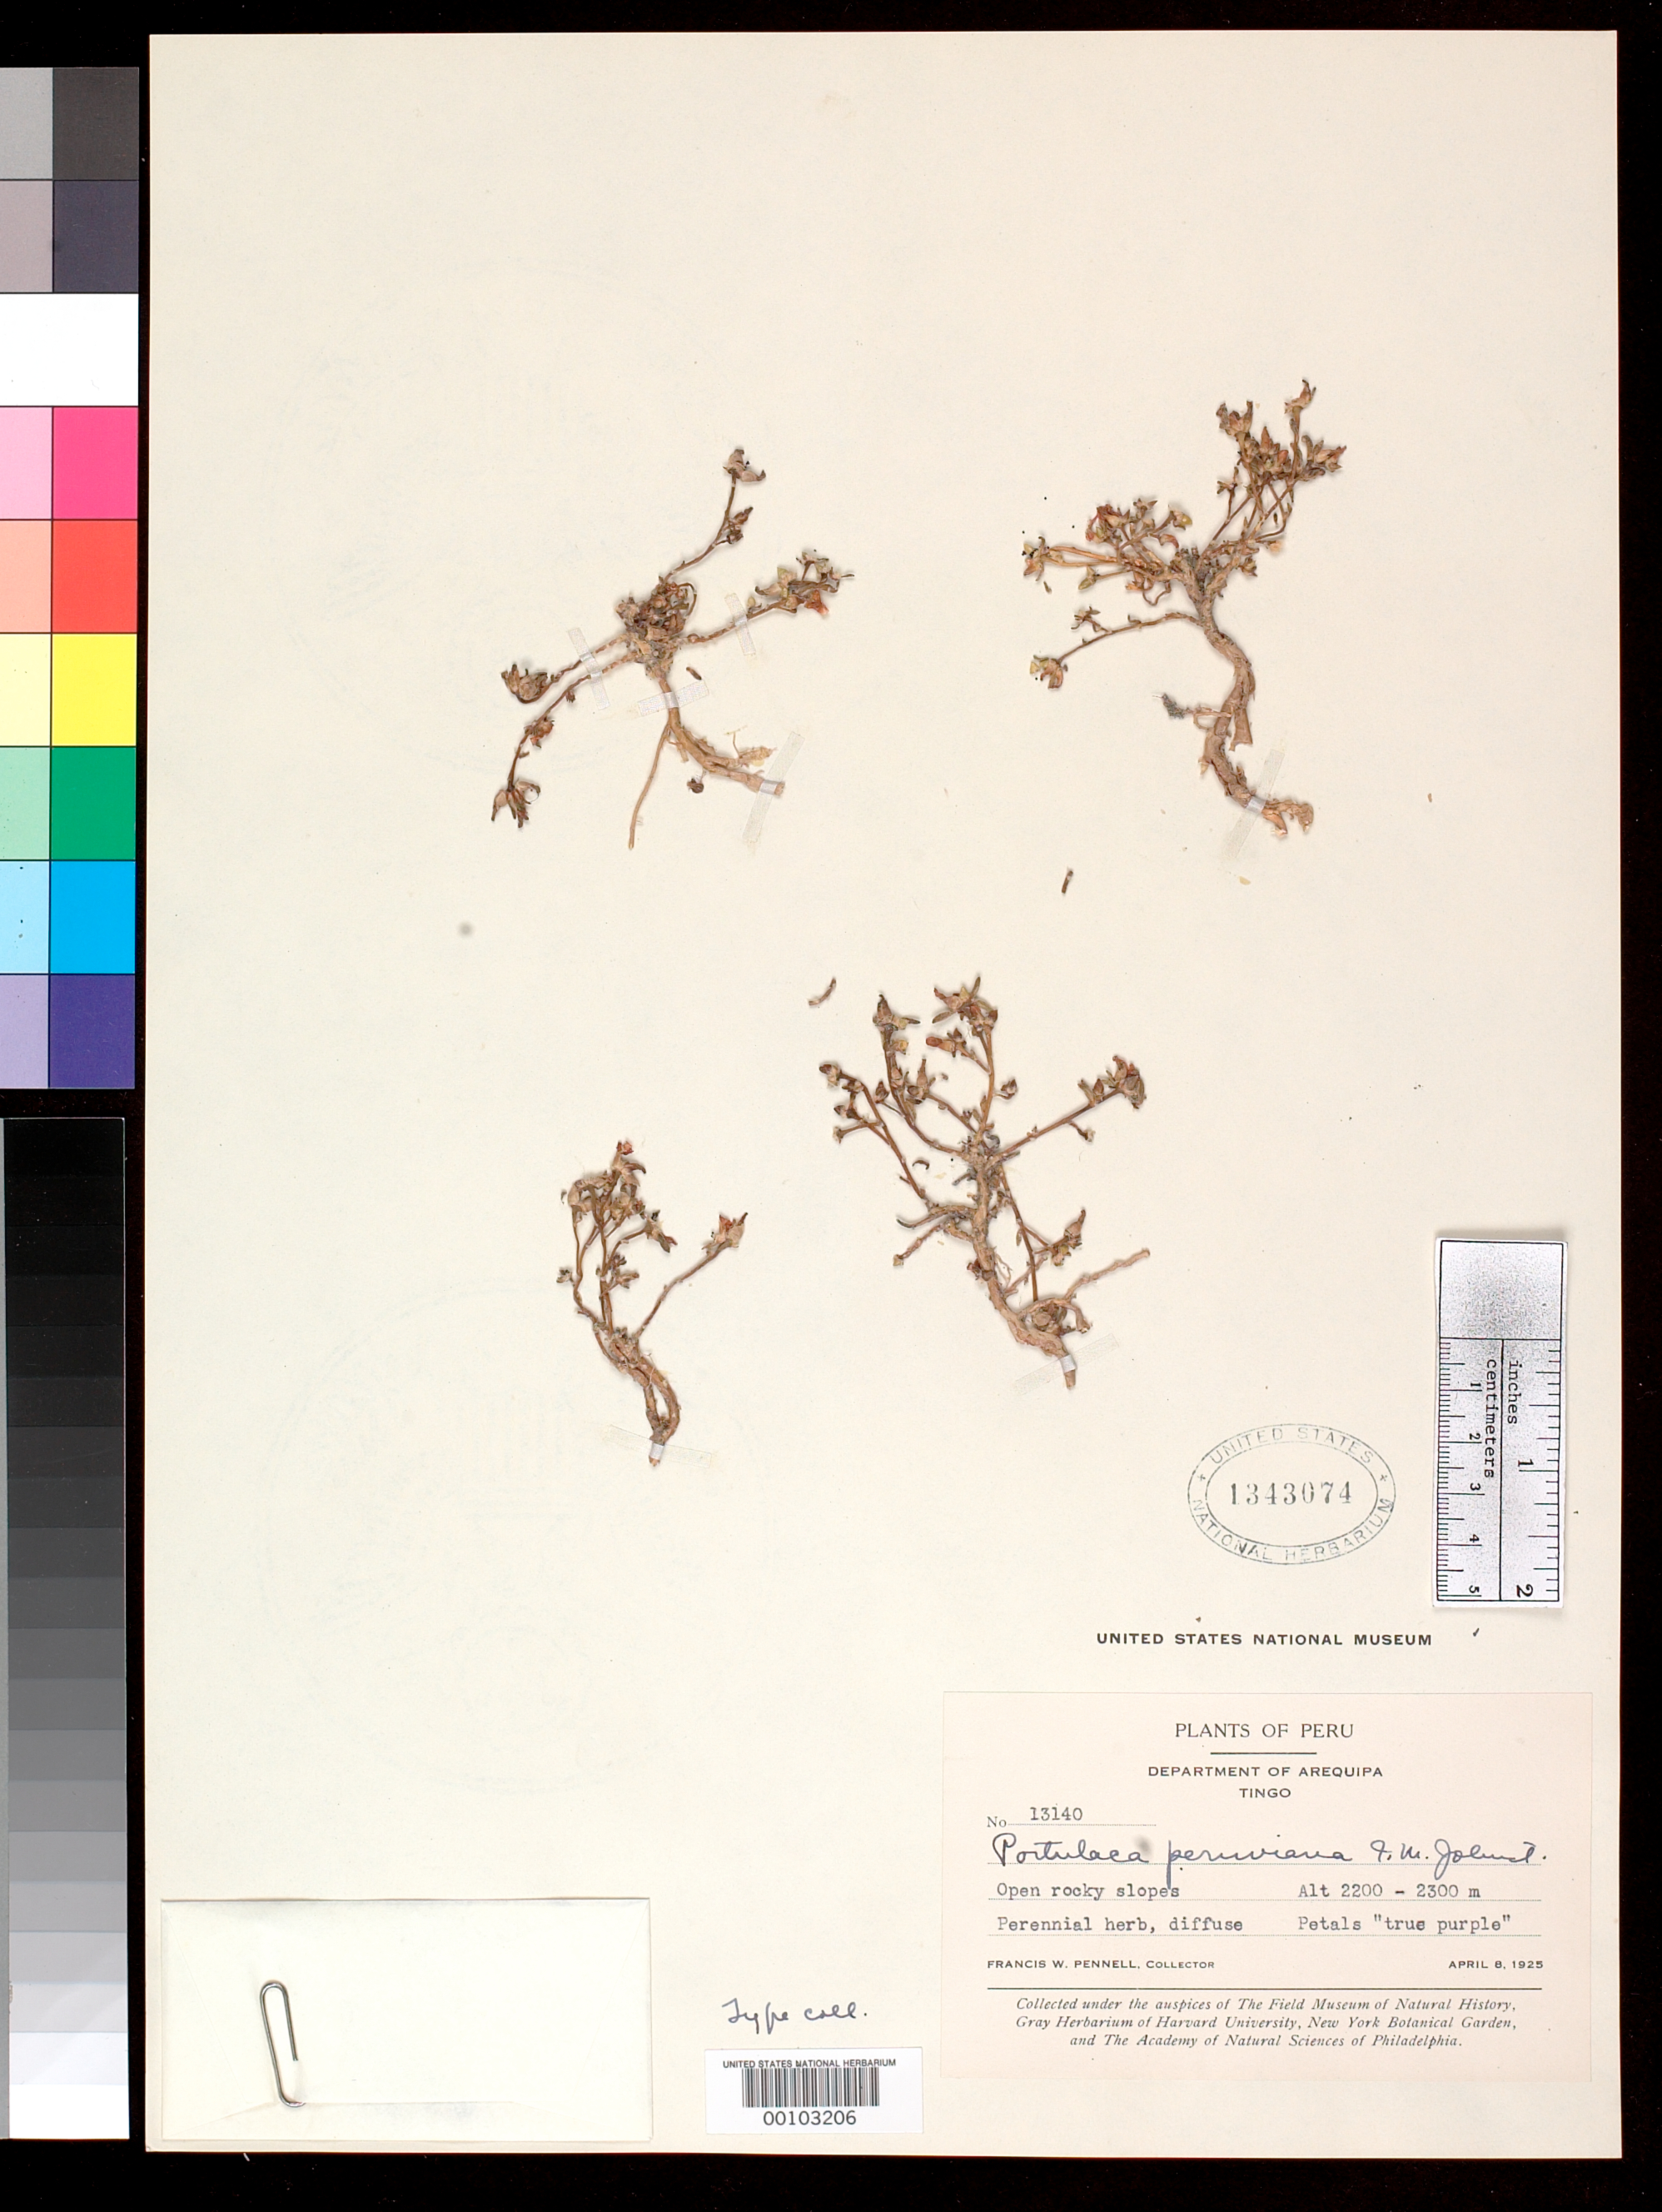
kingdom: Plantae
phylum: Tracheophyta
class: Magnoliopsida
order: Caryophyllales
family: Portulacaceae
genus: Portulaca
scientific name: Portulaca peruviana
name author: I.M. Johnst.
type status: Isotype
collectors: F. W. Pennell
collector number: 13140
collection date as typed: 08 Apr 1925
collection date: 1925-04-08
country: Peru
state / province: Arequipa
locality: Tingo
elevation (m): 2200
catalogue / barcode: US 1343074